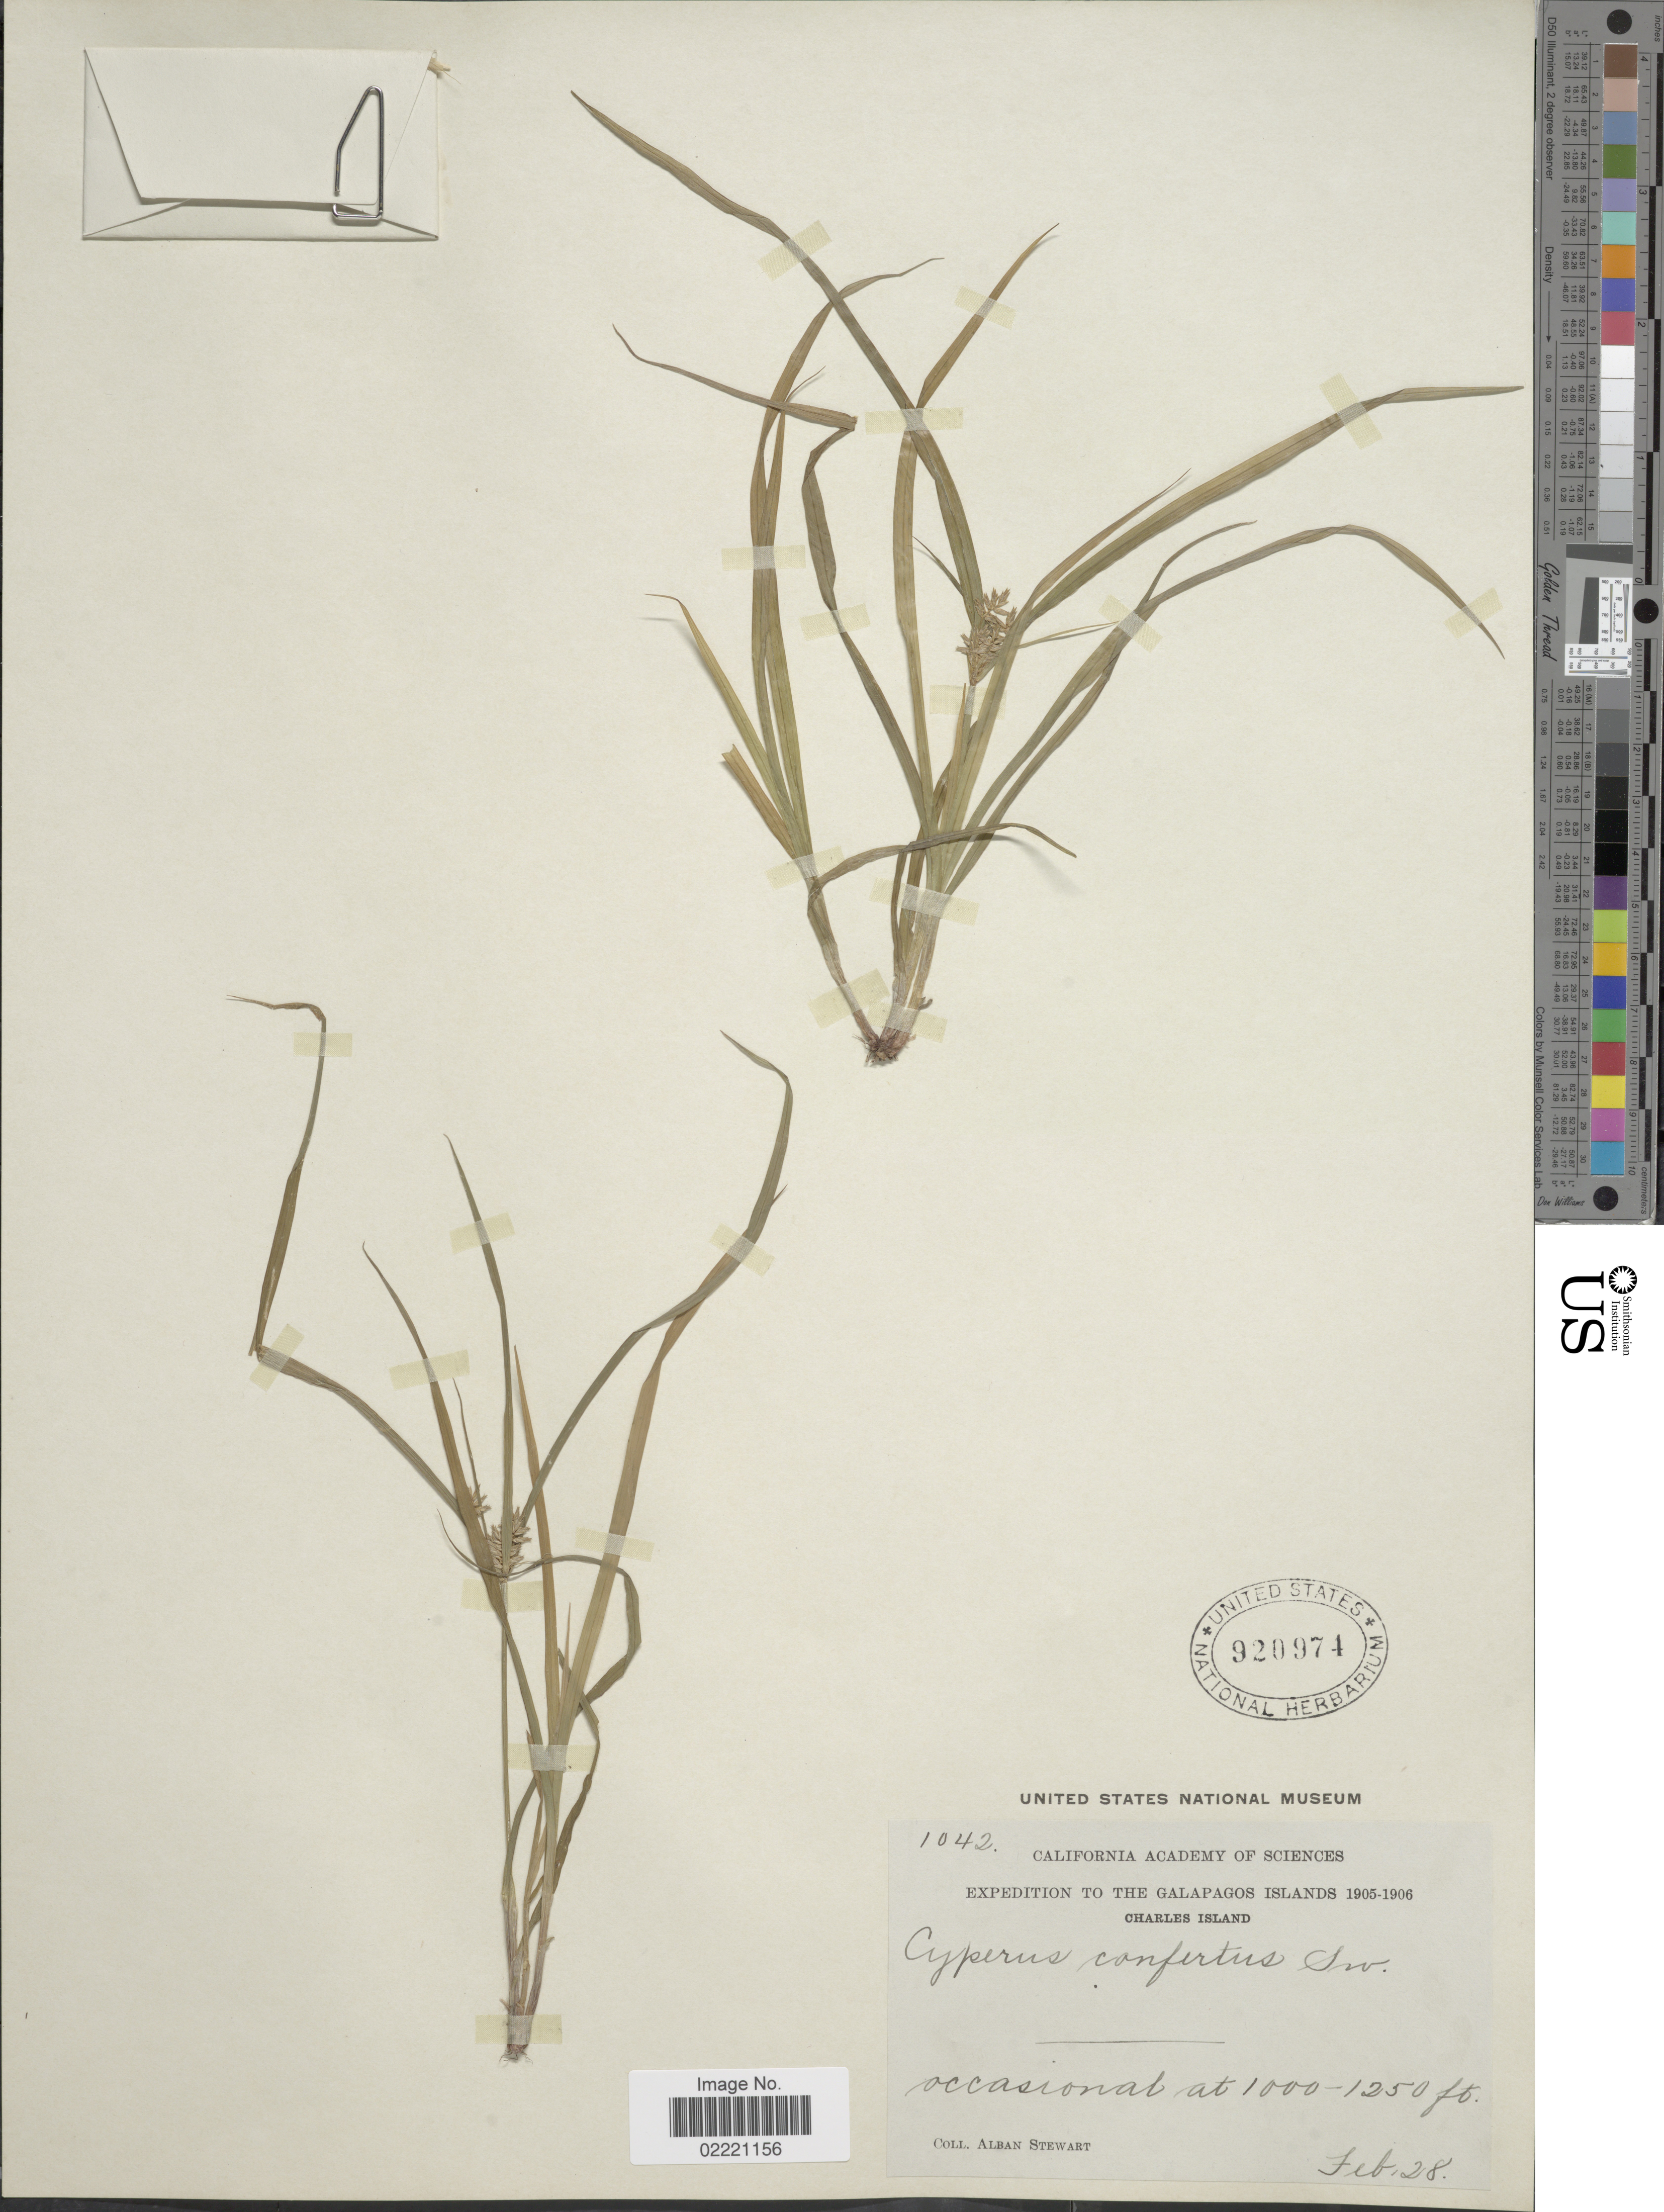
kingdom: Plantae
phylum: Tracheophyta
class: Liliopsida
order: Poales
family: Cyperaceae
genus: Cyperus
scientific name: Cyperus confertus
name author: Sw.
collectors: A. Stewart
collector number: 1042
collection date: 1905-02-28/1906-02-28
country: Ecuador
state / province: Colón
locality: Galapagos Islands, Charles Island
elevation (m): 305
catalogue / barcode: US 920974